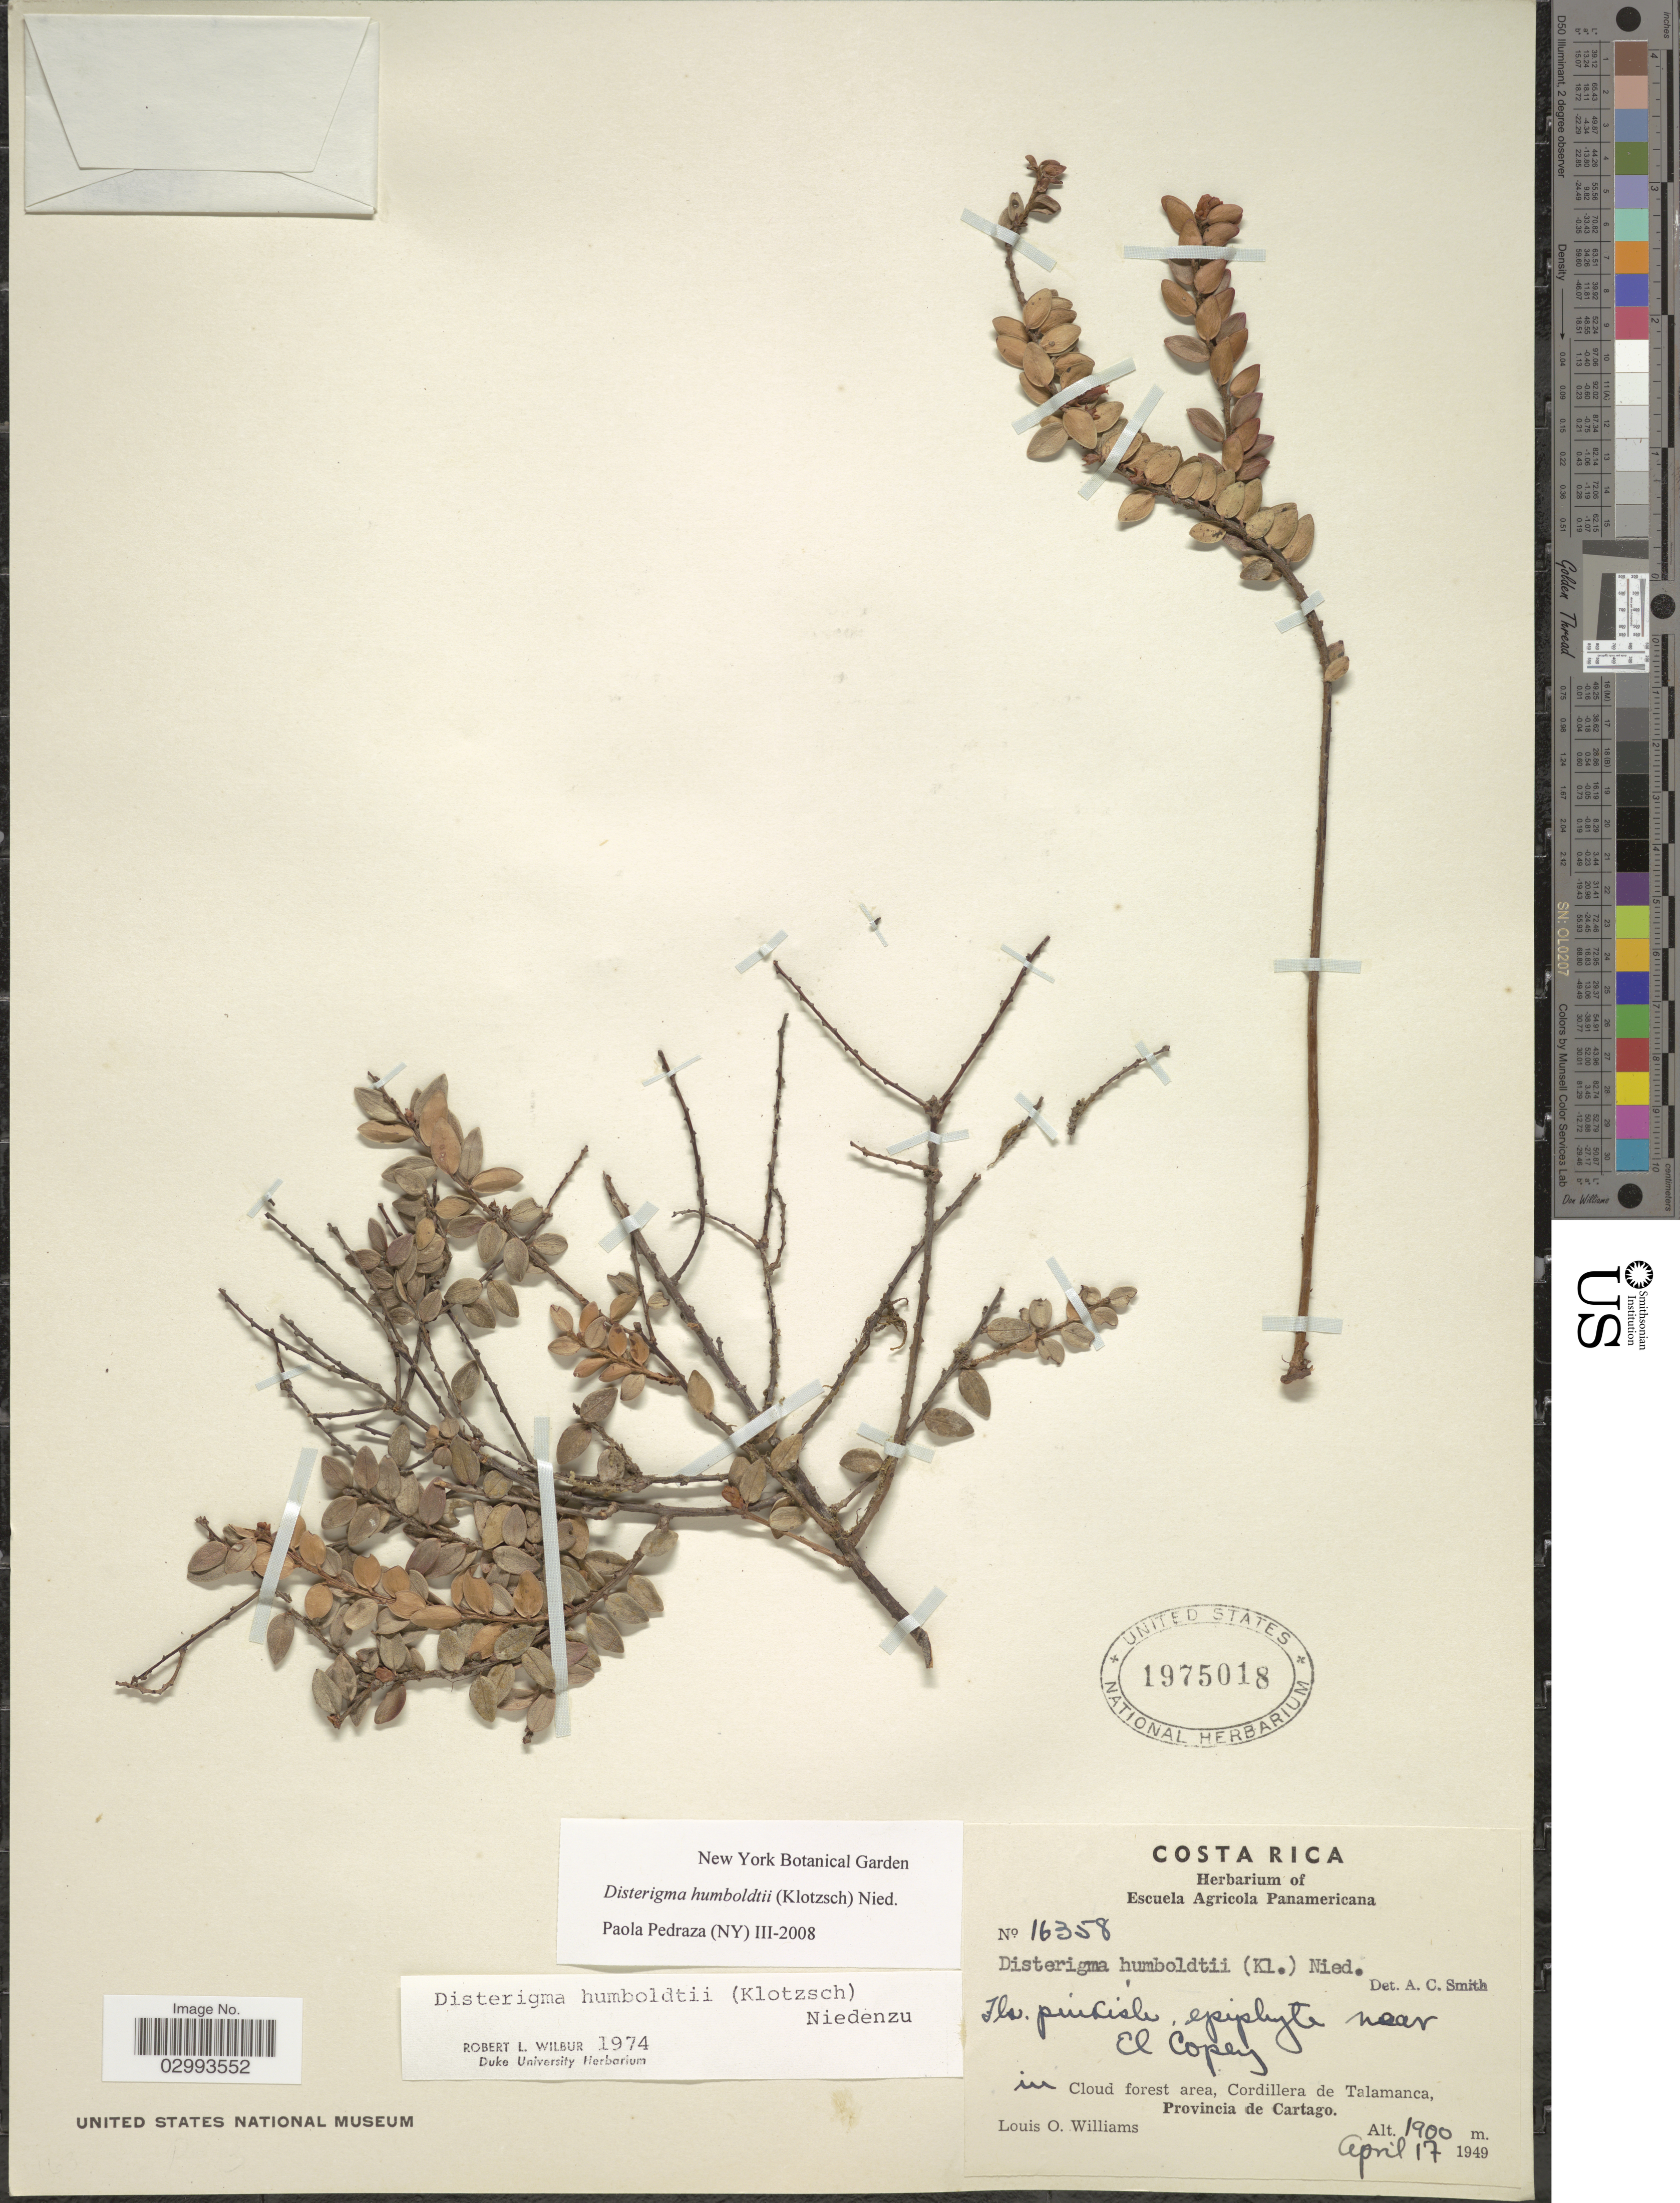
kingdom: Plantae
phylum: Tracheophyta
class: Magnoliopsida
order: Ericales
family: Ericaceae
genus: Disterigma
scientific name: Disterigma humboldtii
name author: (Klotzsch) Nied.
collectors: L. O. Williams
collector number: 16358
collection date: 1949-04-17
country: Costa Rica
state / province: Cartago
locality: Near El Copey in Cloud forest area, Cordillera de Talamanca.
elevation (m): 1900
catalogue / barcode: US 1975018